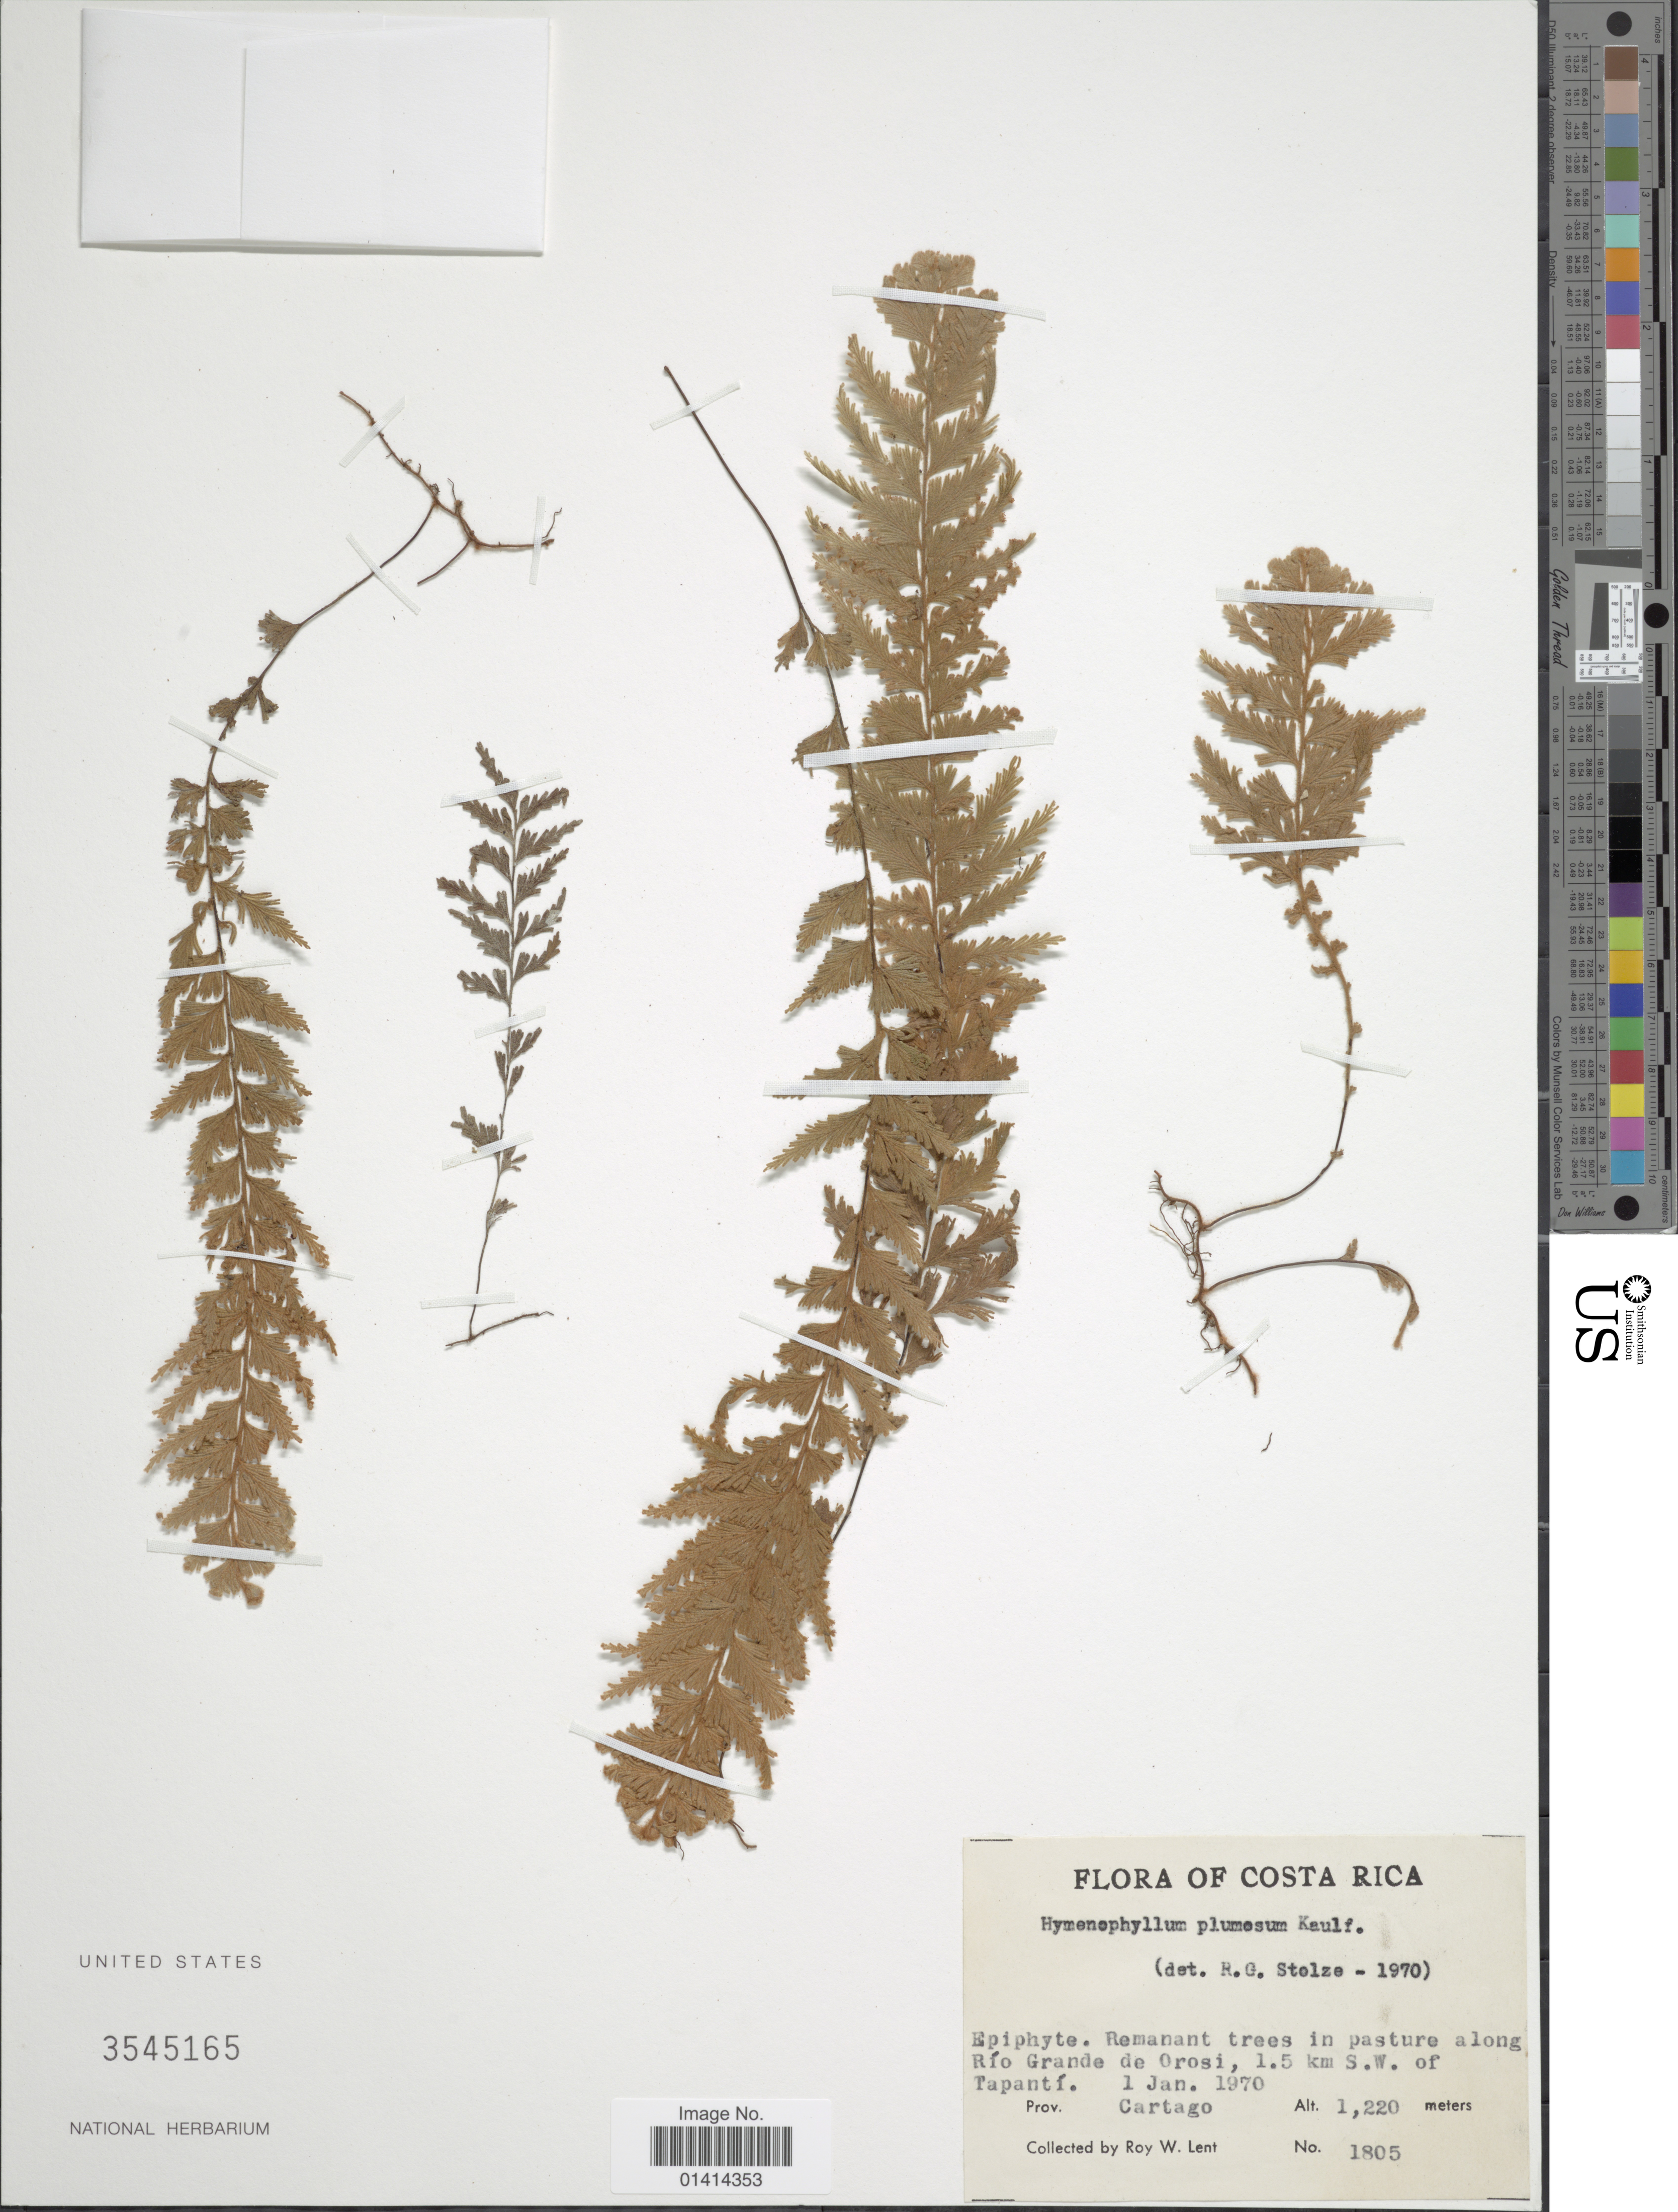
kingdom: Plantae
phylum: Tracheophyta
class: Polypodiopsida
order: Hymenophyllales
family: Hymenophyllaceae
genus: Hymenophyllum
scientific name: Hymenophyllum plumosum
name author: Kaulf.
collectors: R. W. Lent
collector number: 1805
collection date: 1970-01-01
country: Costa Rica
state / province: Cartago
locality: In pasture along Río Grande de Orosi, 1.5 km S.W. of Tapantí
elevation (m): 1220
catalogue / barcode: US 3545165